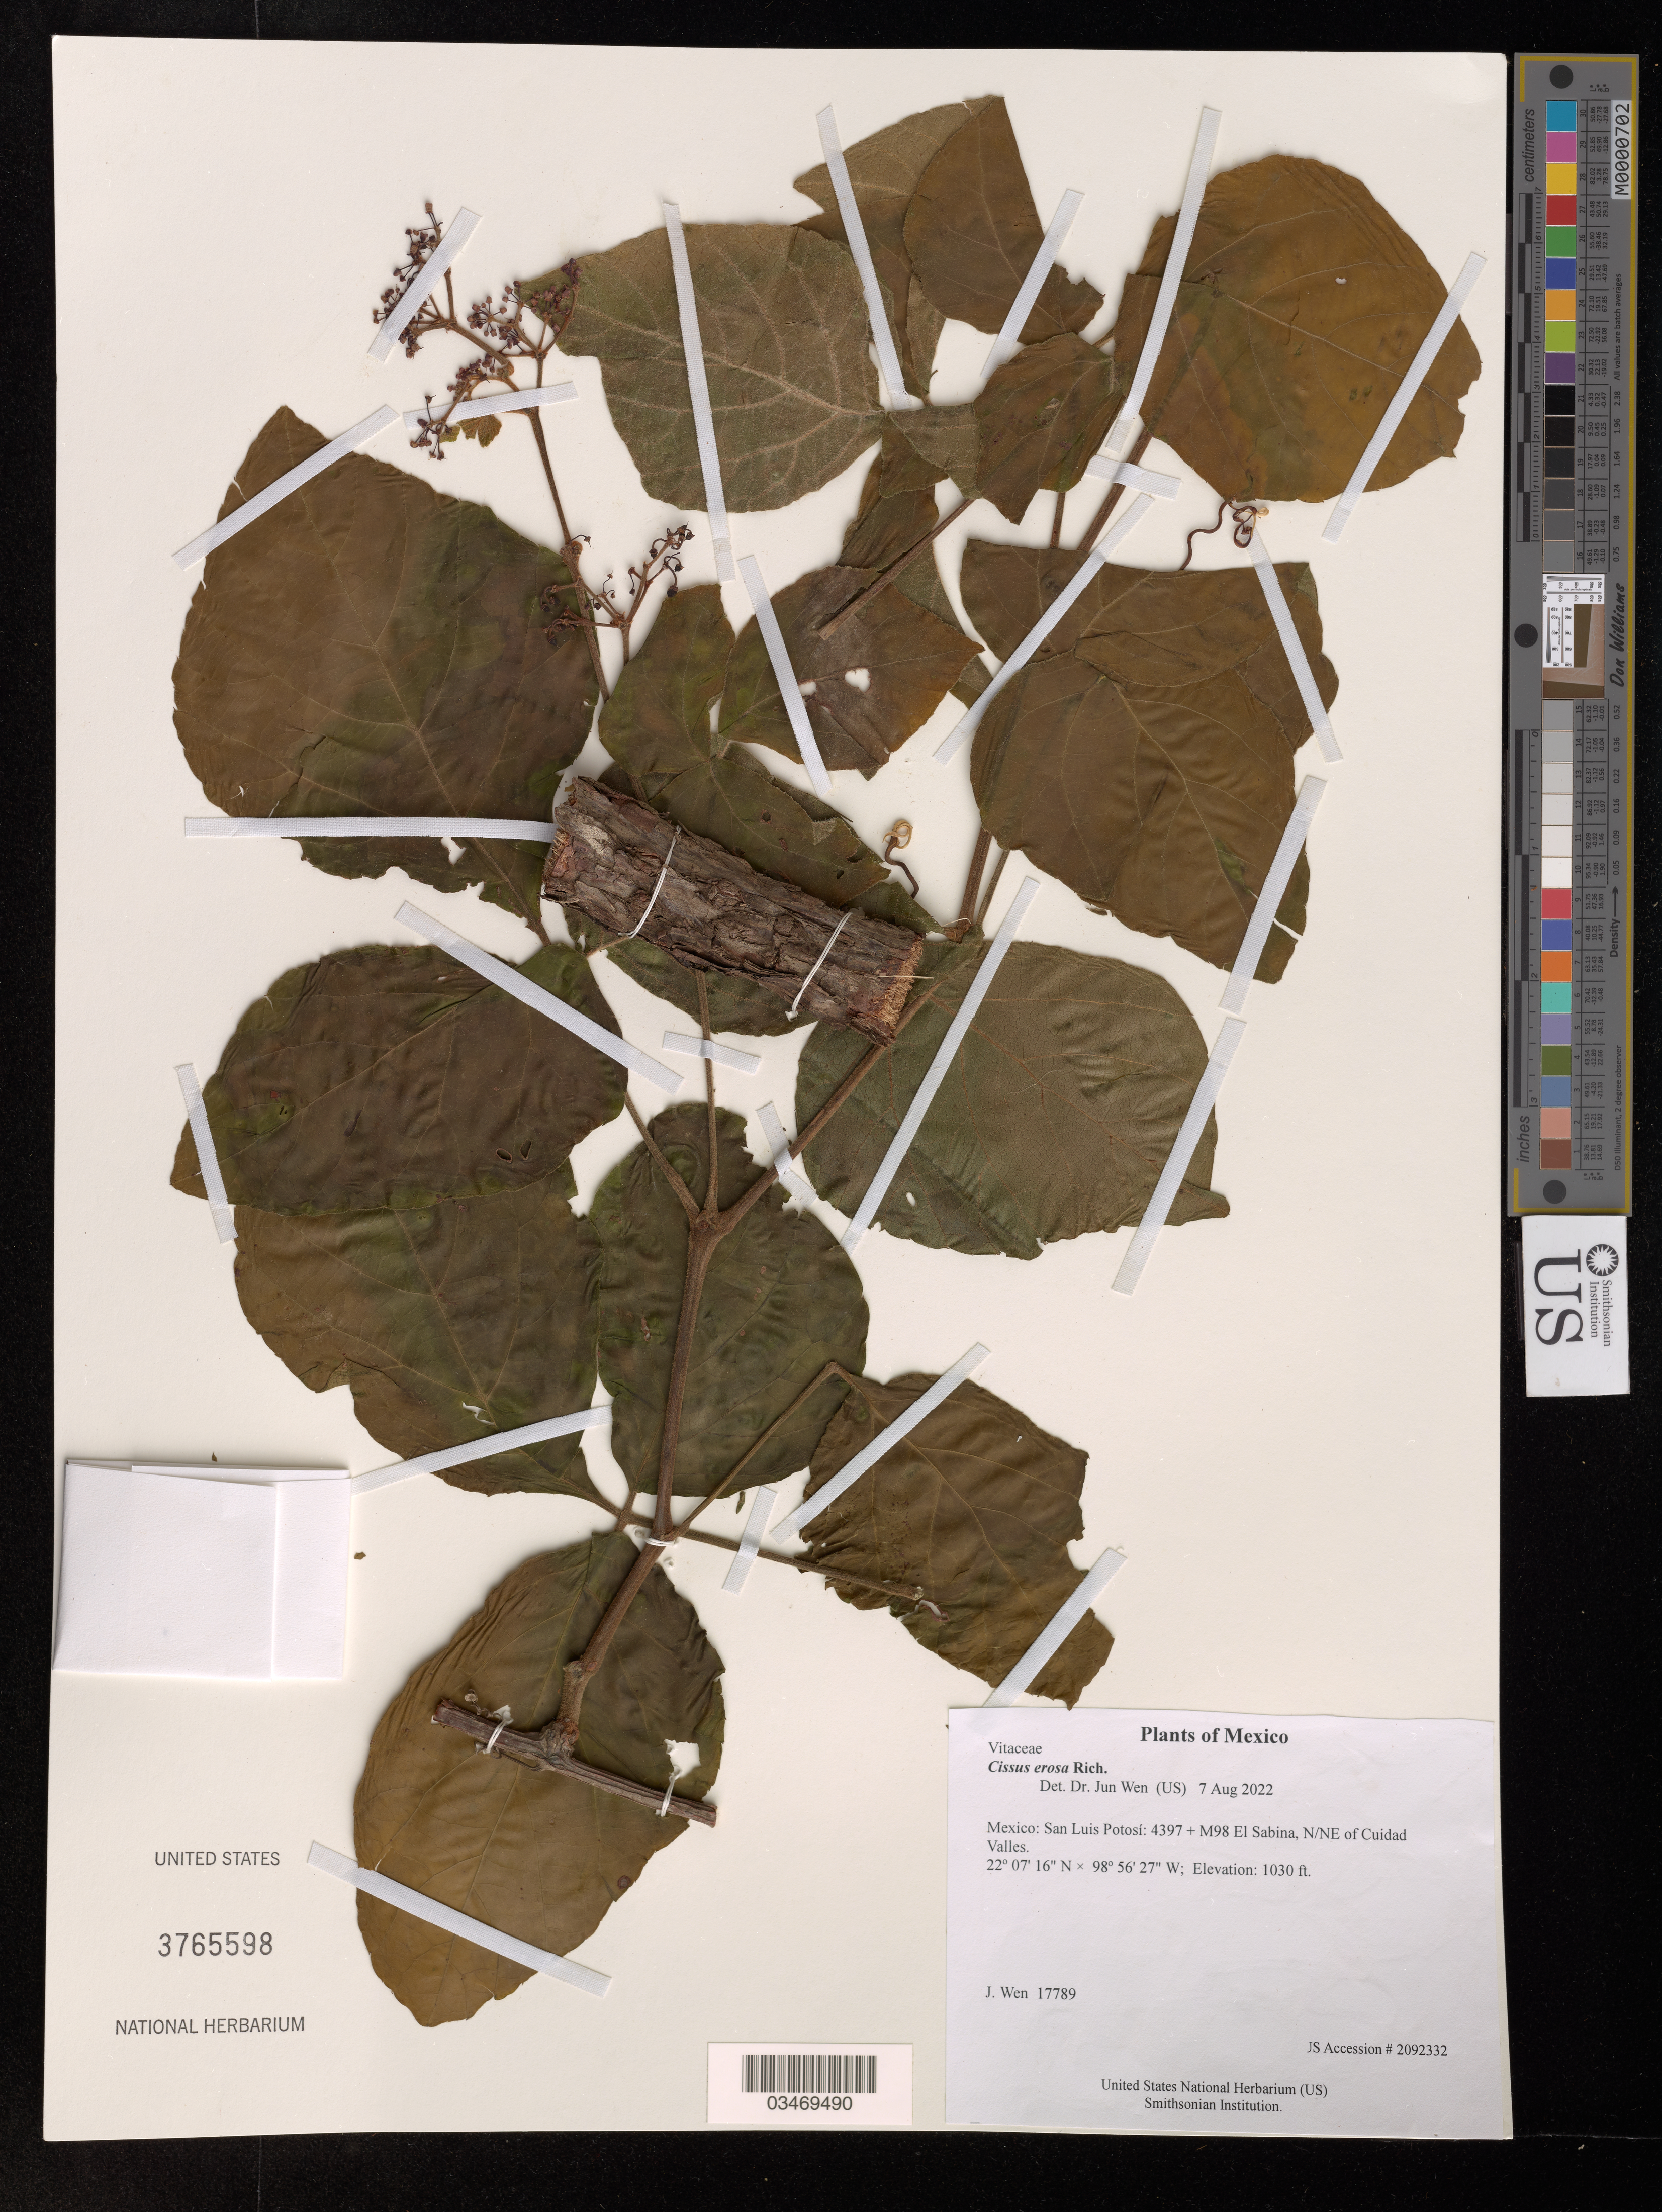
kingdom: Plantae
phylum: Tracheophyta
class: Magnoliopsida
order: Vitales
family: Vitaceae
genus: Cissus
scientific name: Cissus erosa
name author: Rich.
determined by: Wen, Jun, (BOT), Smithsonian Institution - National Museum of Natural History (UNITED STATES)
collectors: J. Wen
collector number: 17789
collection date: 2022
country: Mexico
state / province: San Luis Potosí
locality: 4397 + M98 El Sabina, N/NE of Cuidad Valles.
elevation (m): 314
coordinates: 22 716 N, 98 5627 W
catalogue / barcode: US 3765598